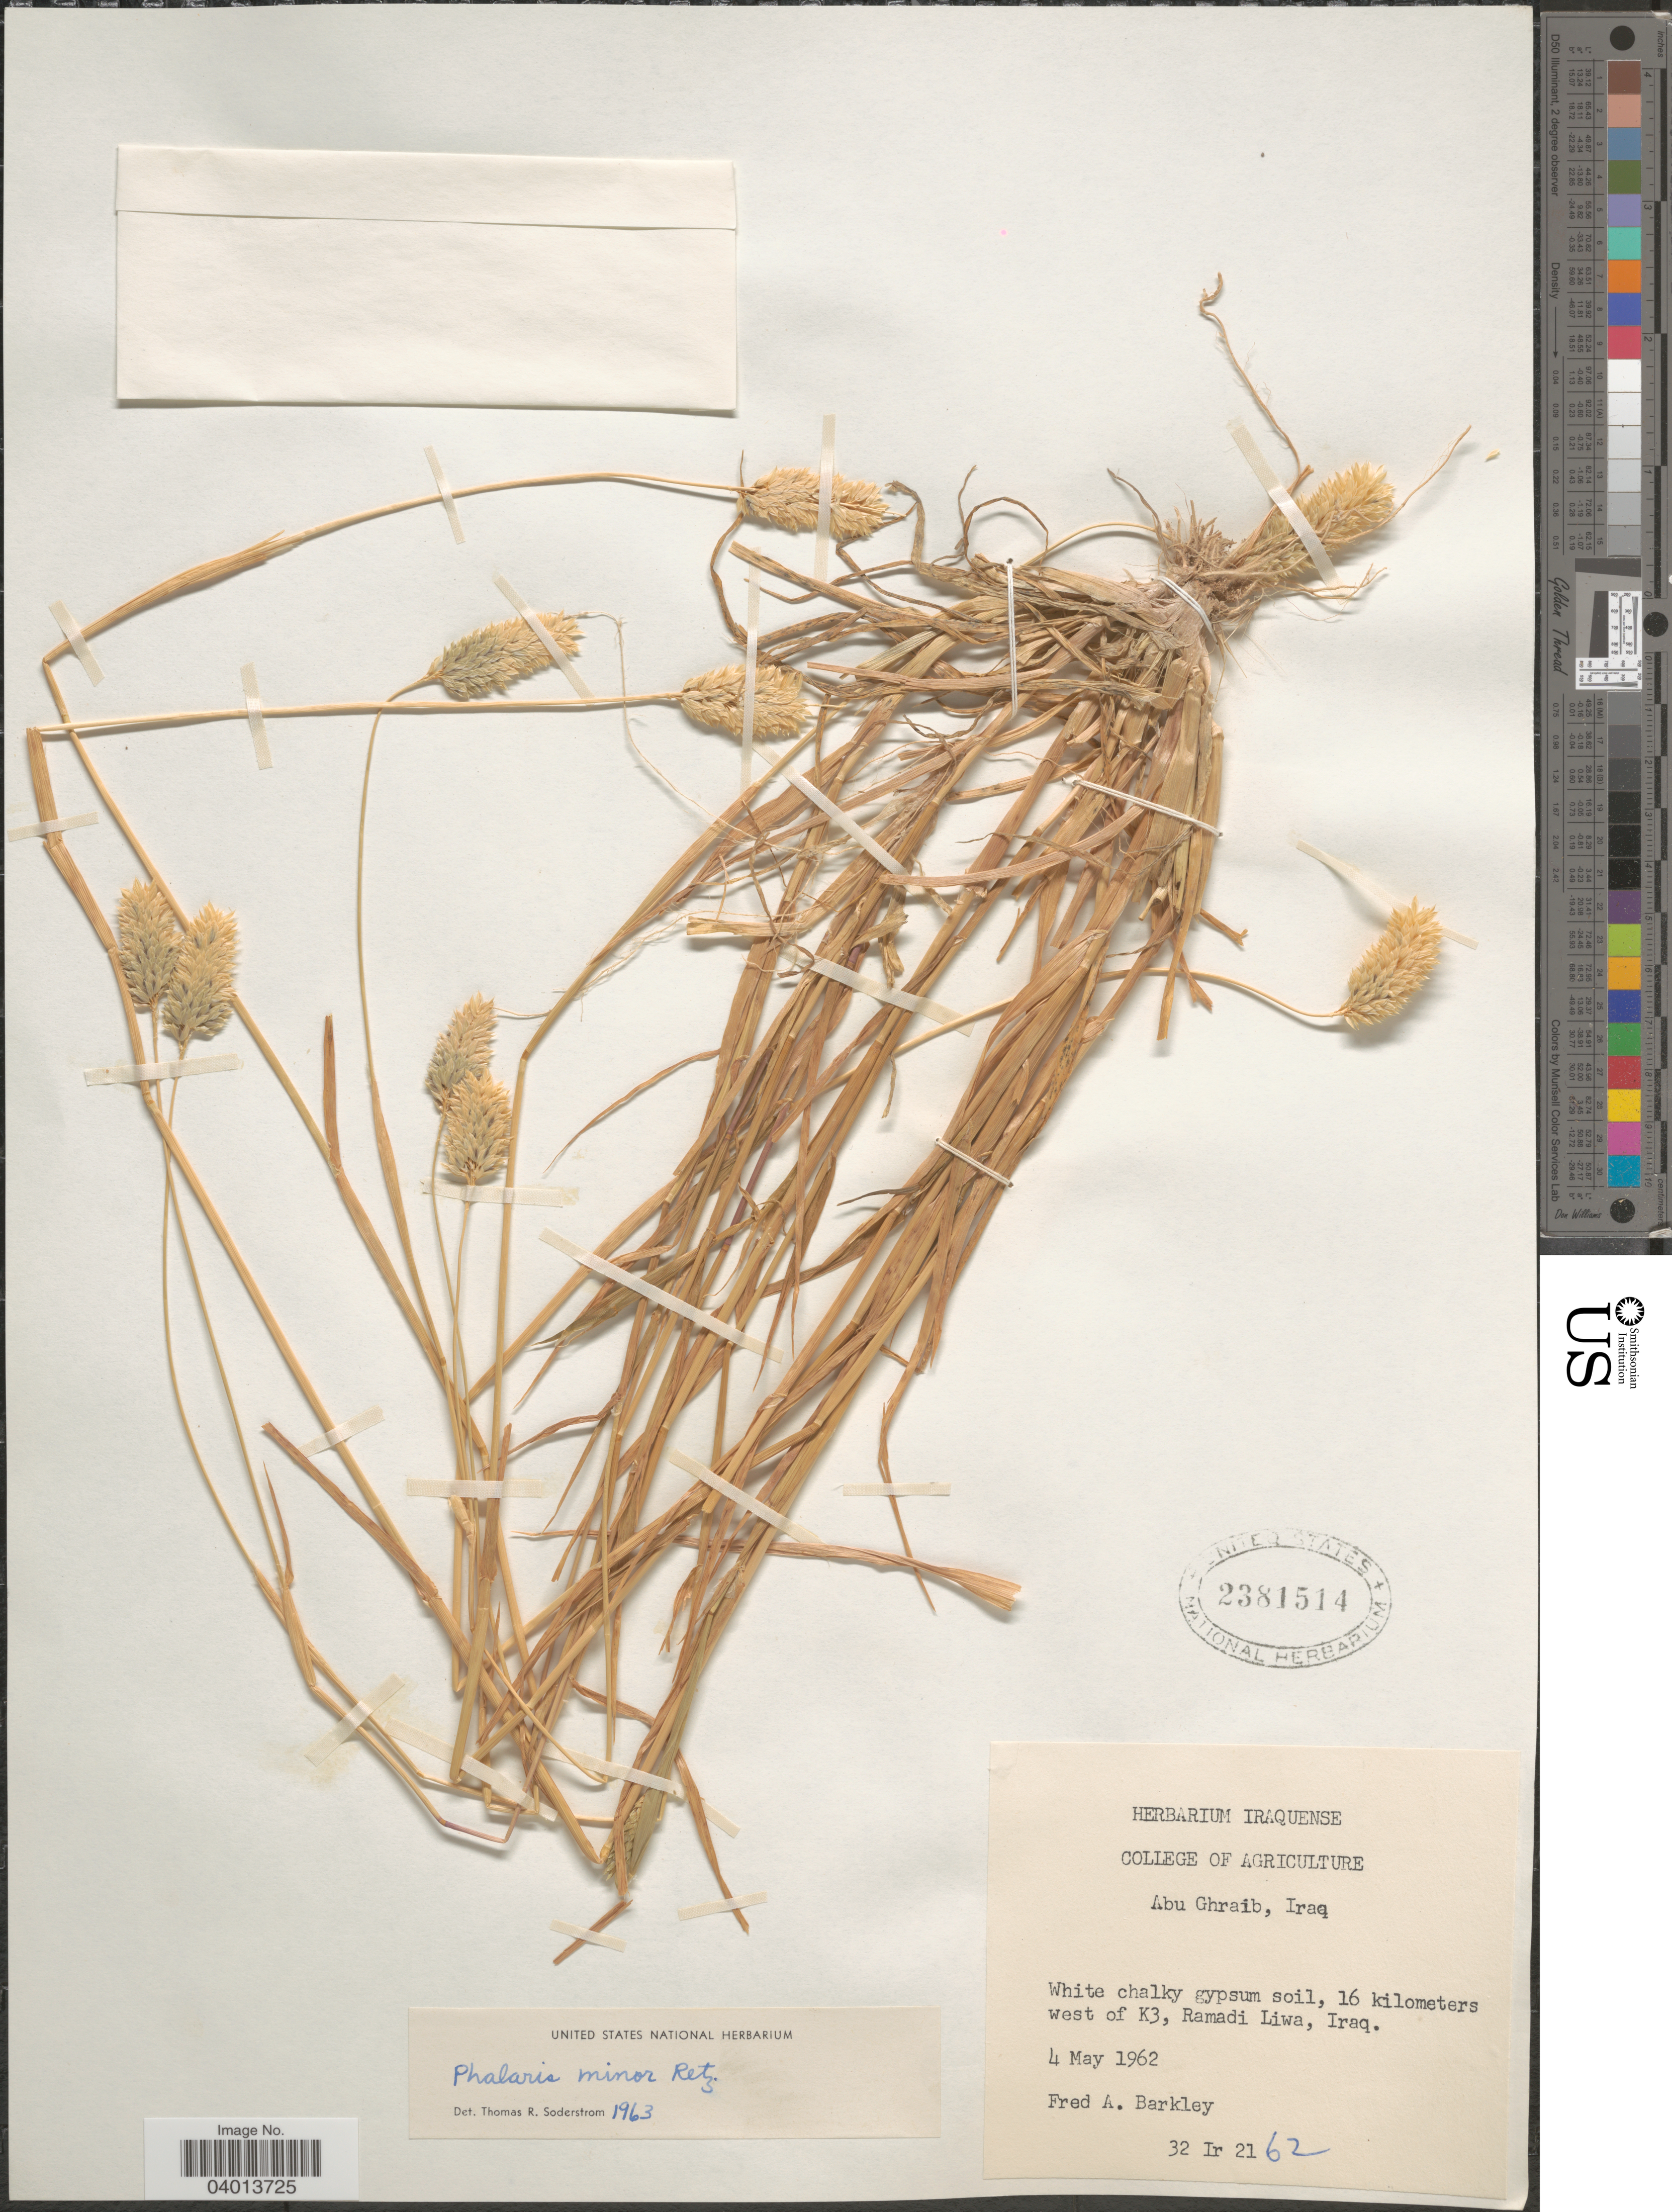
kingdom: Plantae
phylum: Tracheophyta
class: Liliopsida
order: Poales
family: Poaceae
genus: Phalaris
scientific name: Phalaris minor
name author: Retz.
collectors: F. A. Barkley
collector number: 32 Ir 2162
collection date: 1962-05-04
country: Iraq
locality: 16 kilometers west of K3, Ramadi Liwa.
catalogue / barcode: US 2381514